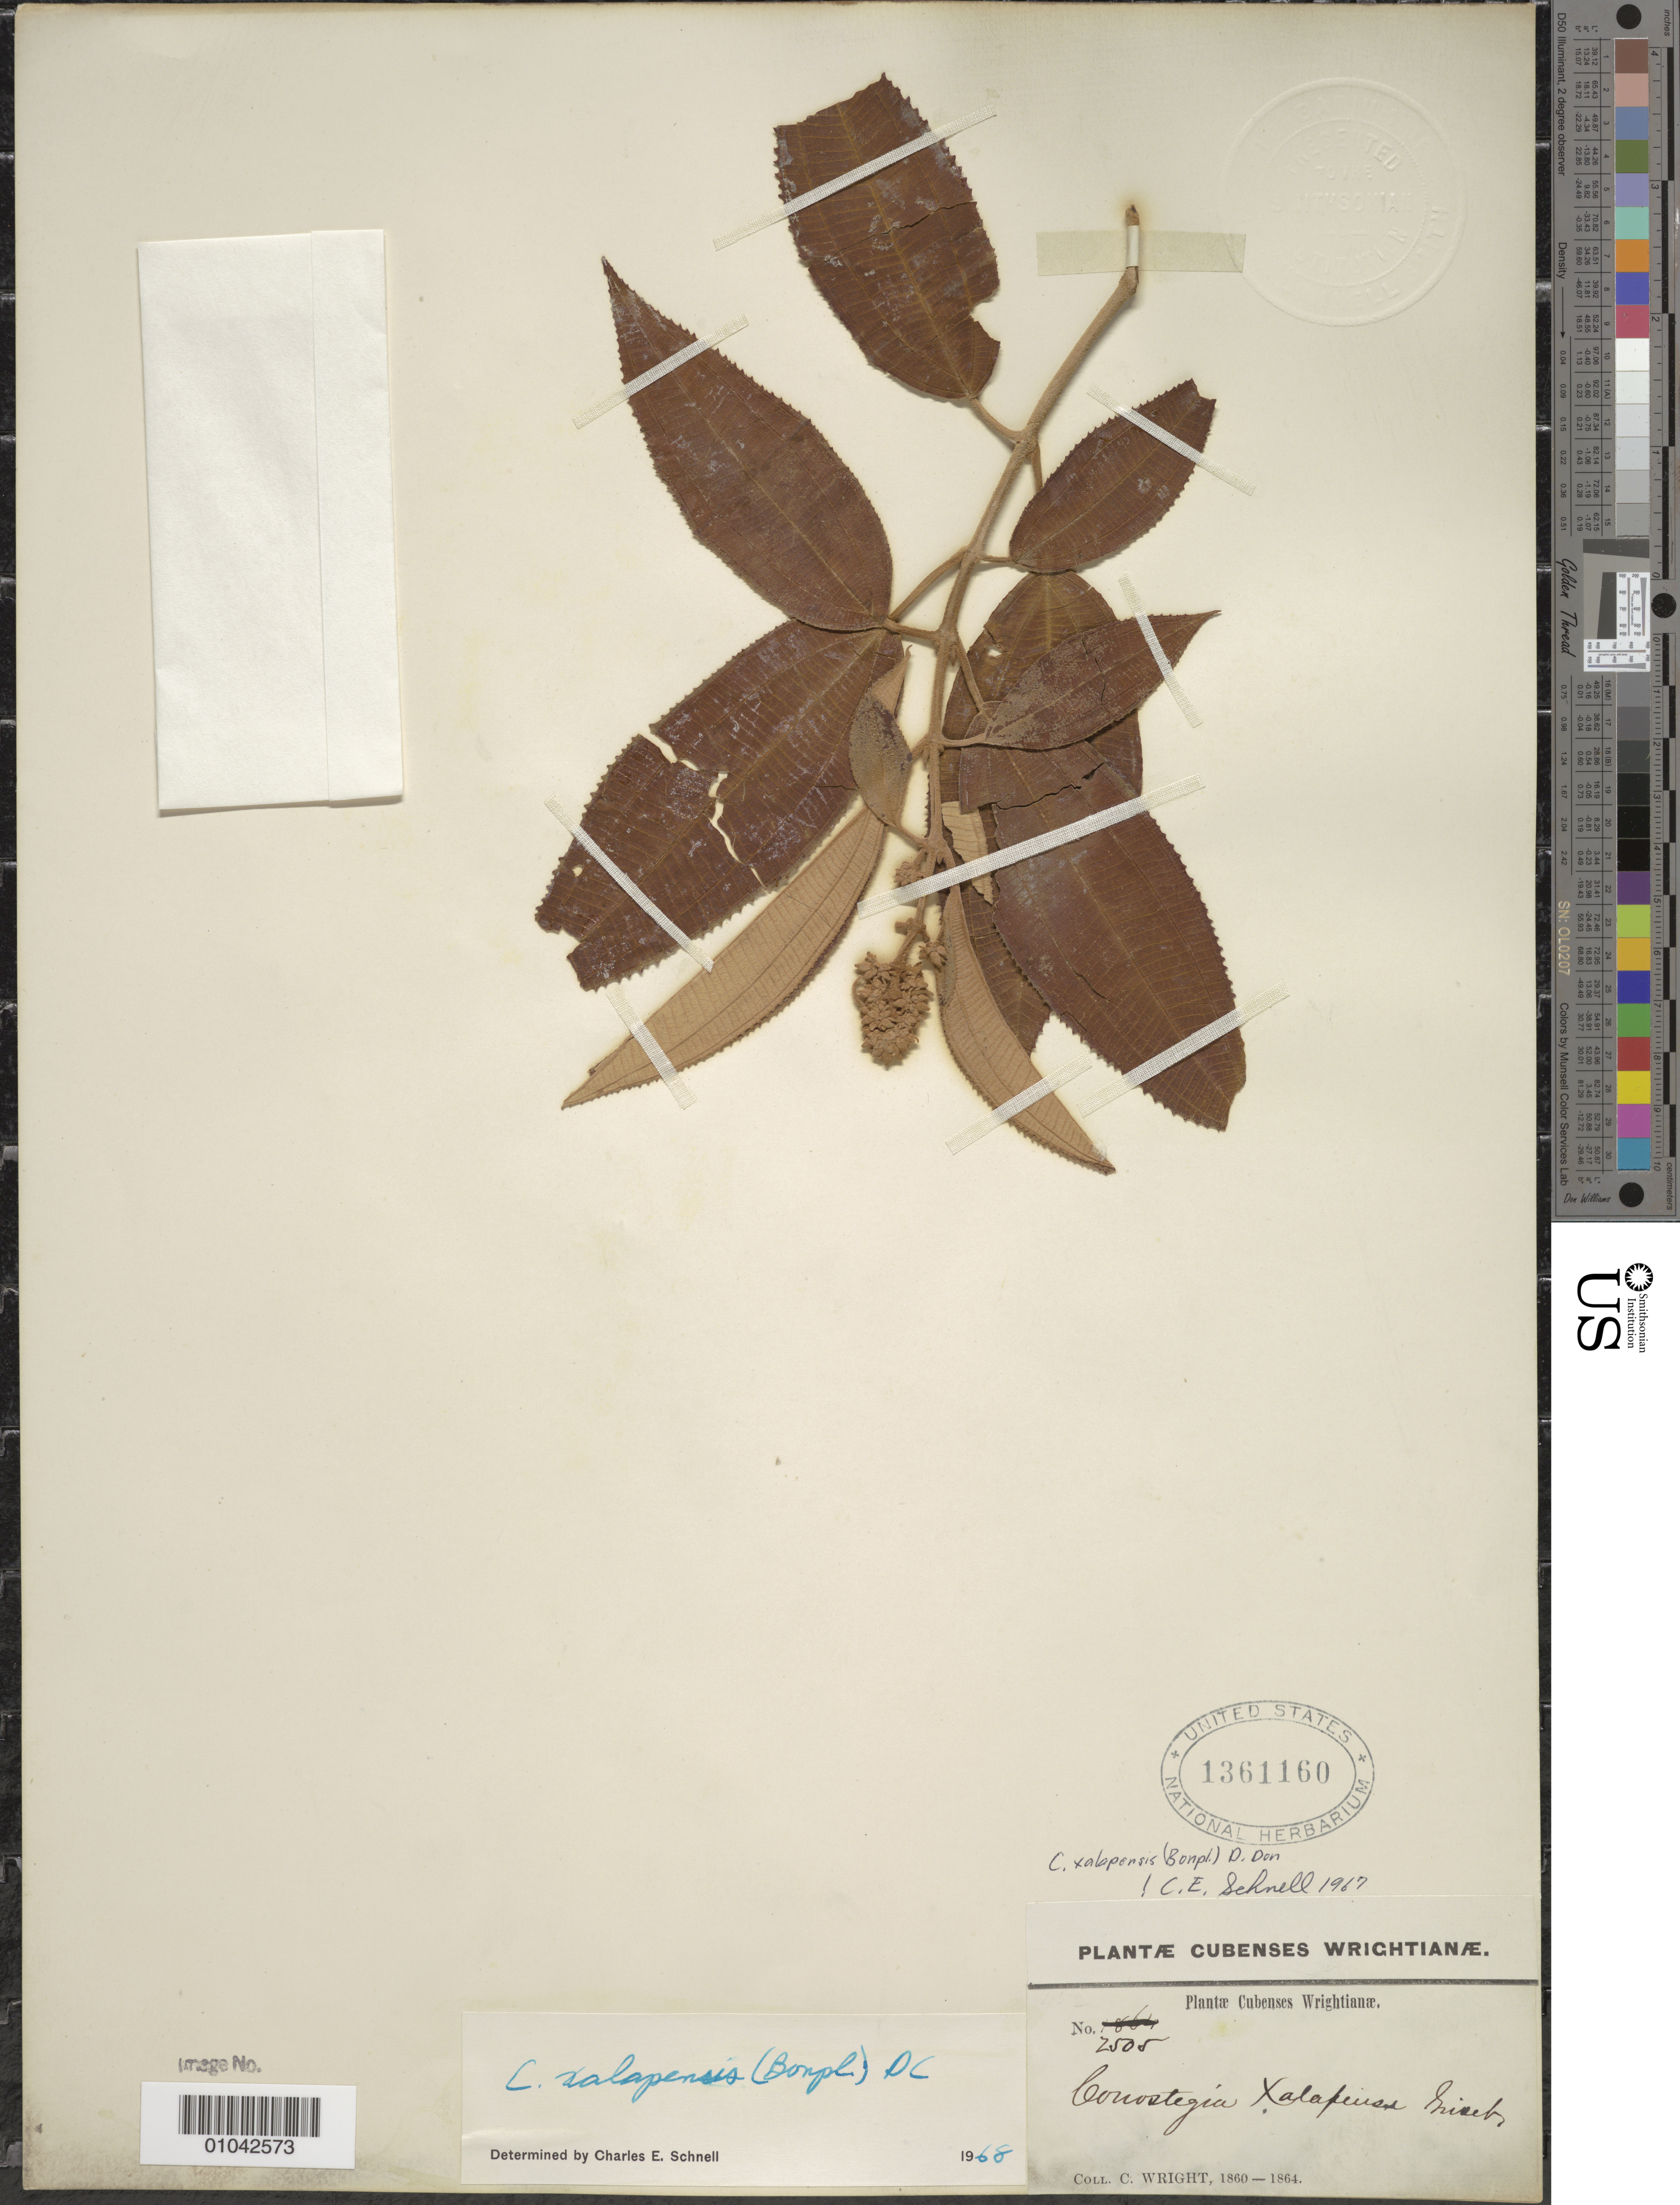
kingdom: Plantae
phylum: Tracheophyta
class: Magnoliopsida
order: Myrtales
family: Melastomataceae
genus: Conostegia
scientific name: Conostegia xylapensis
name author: (Bonpl.) D. Don ex DC.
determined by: Schnell, C. E.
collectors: C. Wright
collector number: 2505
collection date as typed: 1860 to -- --- 1864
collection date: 1860/1864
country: Cuba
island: Cuba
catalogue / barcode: US 1361160